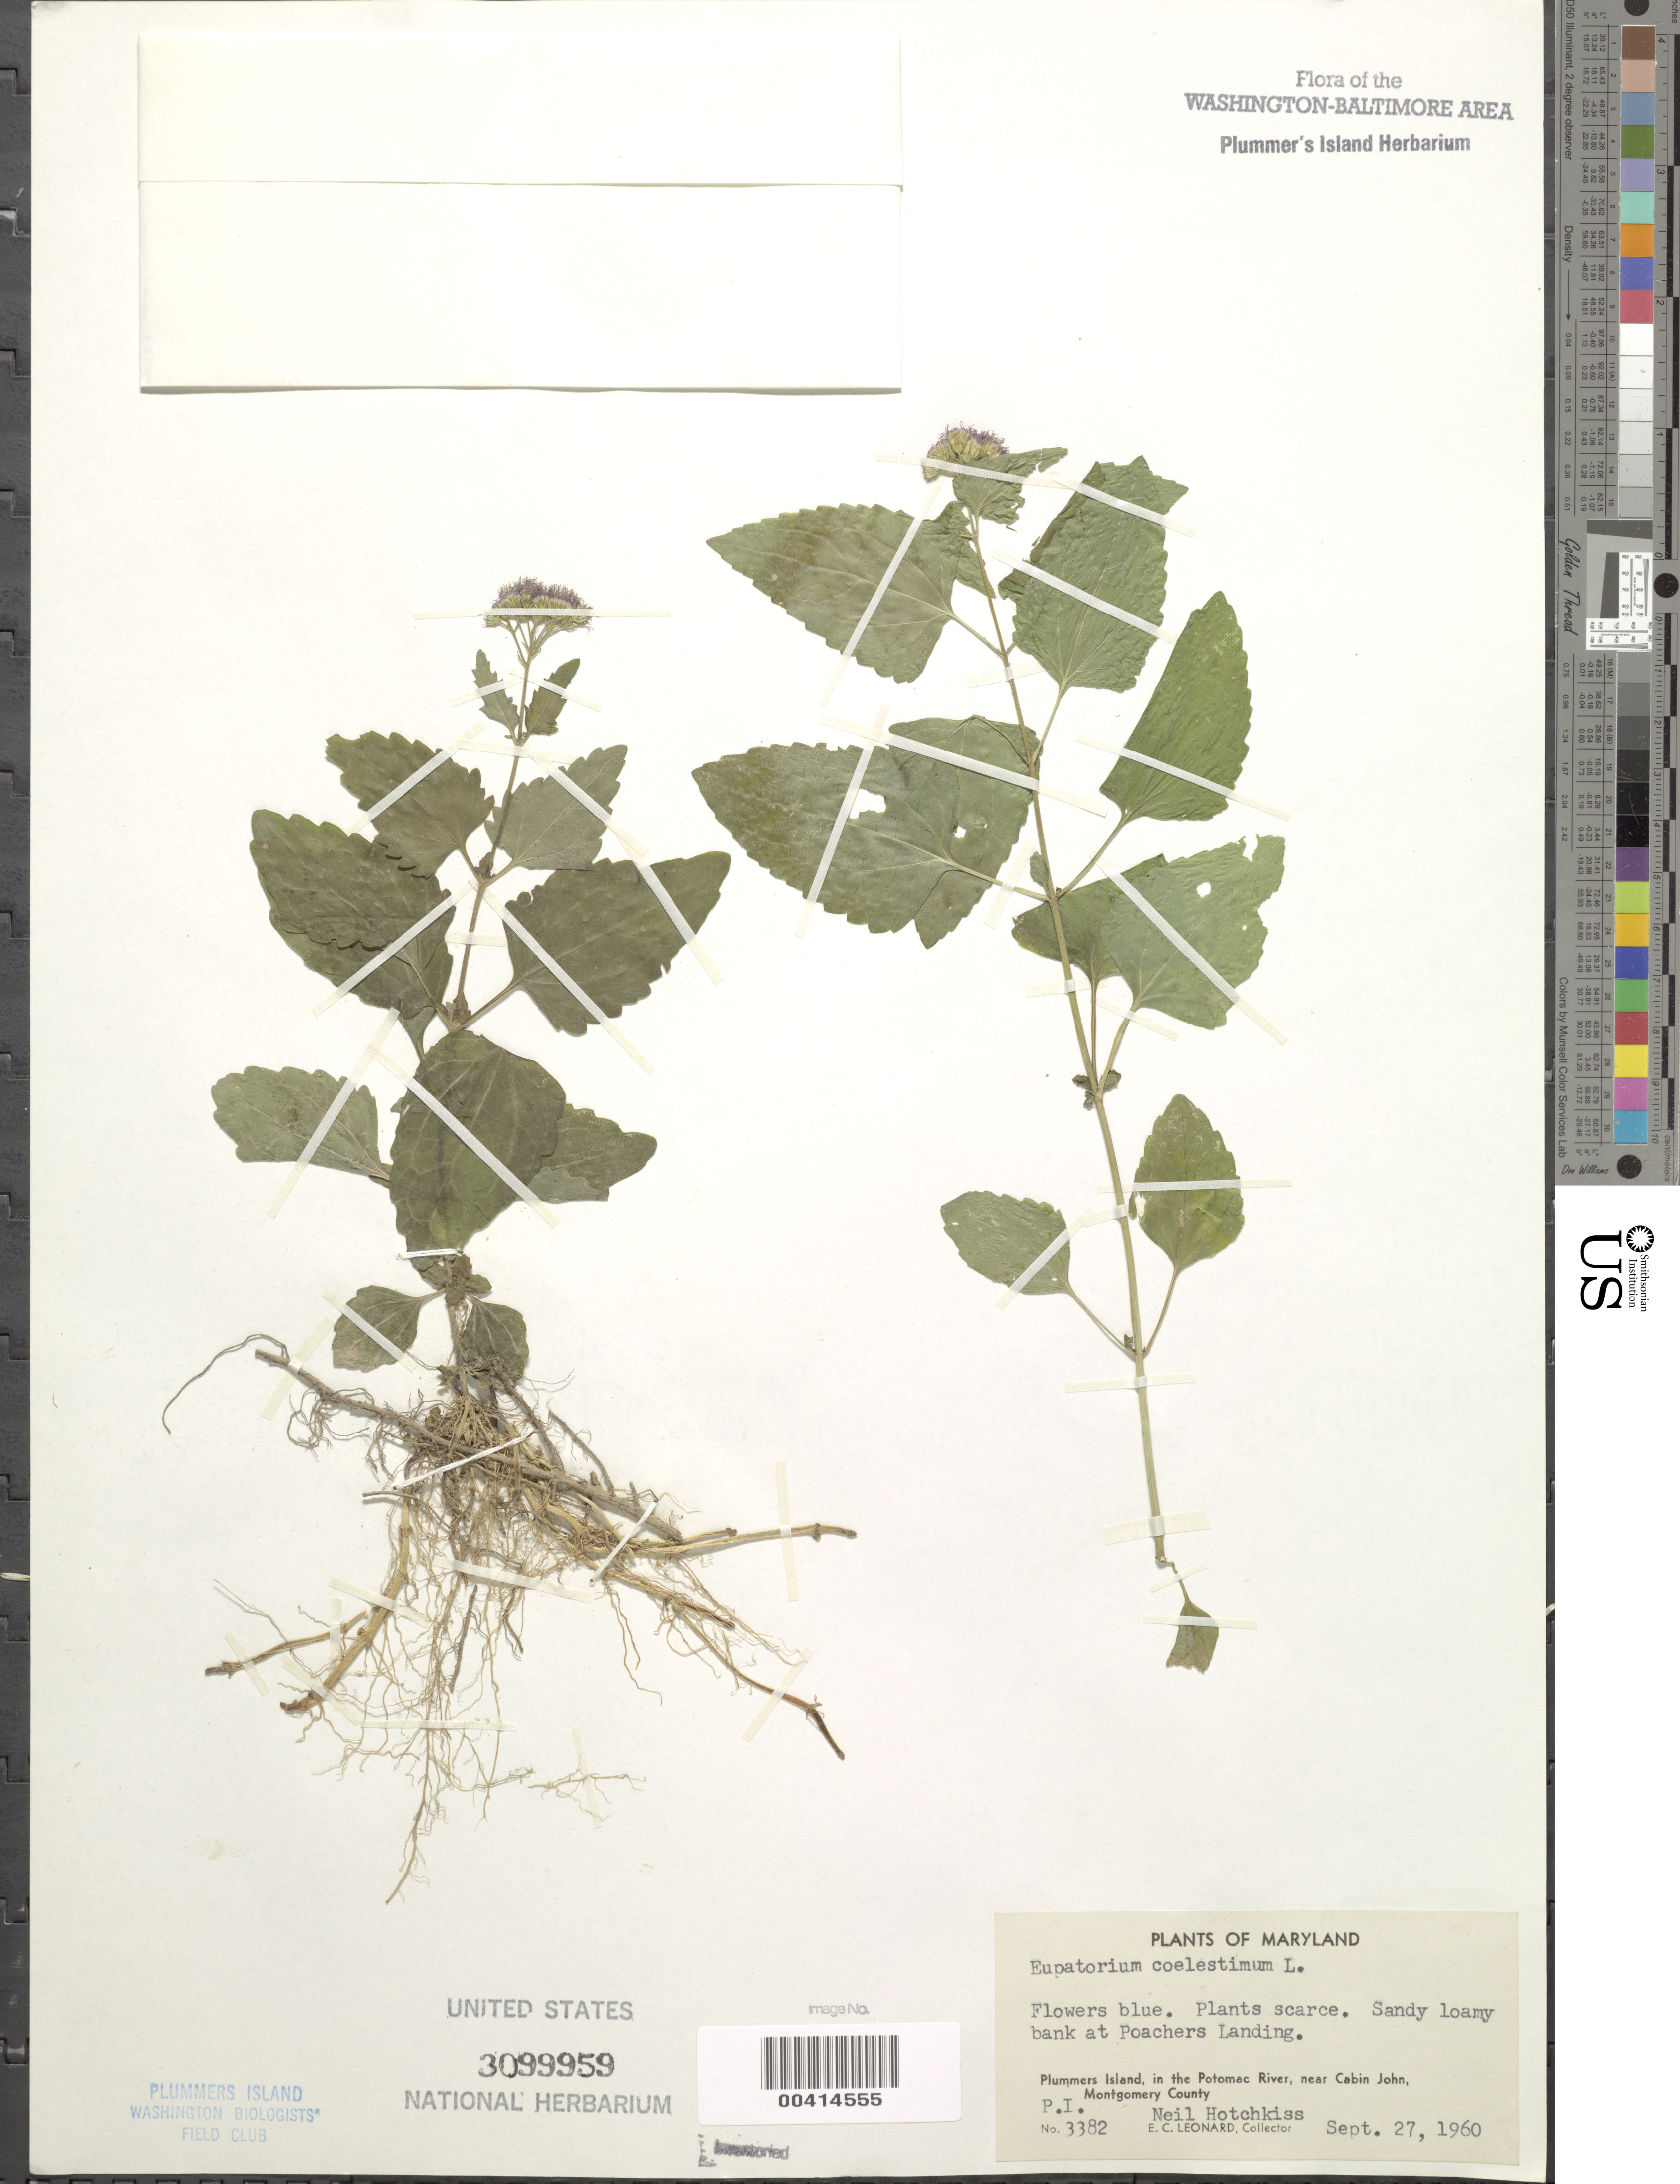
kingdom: Plantae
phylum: Tracheophyta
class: Magnoliopsida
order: Asterales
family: Asteraceae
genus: Conoclinium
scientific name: Conoclinium coelestinum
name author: (L.) DC.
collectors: E. C. Leonard & N. Hotchkiss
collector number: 3382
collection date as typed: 27 Sep 1960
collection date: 1960-09-27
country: United States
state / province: Maryland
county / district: Montgomery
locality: sandy bank of Poachers Landing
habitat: Sandy loamy bank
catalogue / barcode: US 3099959